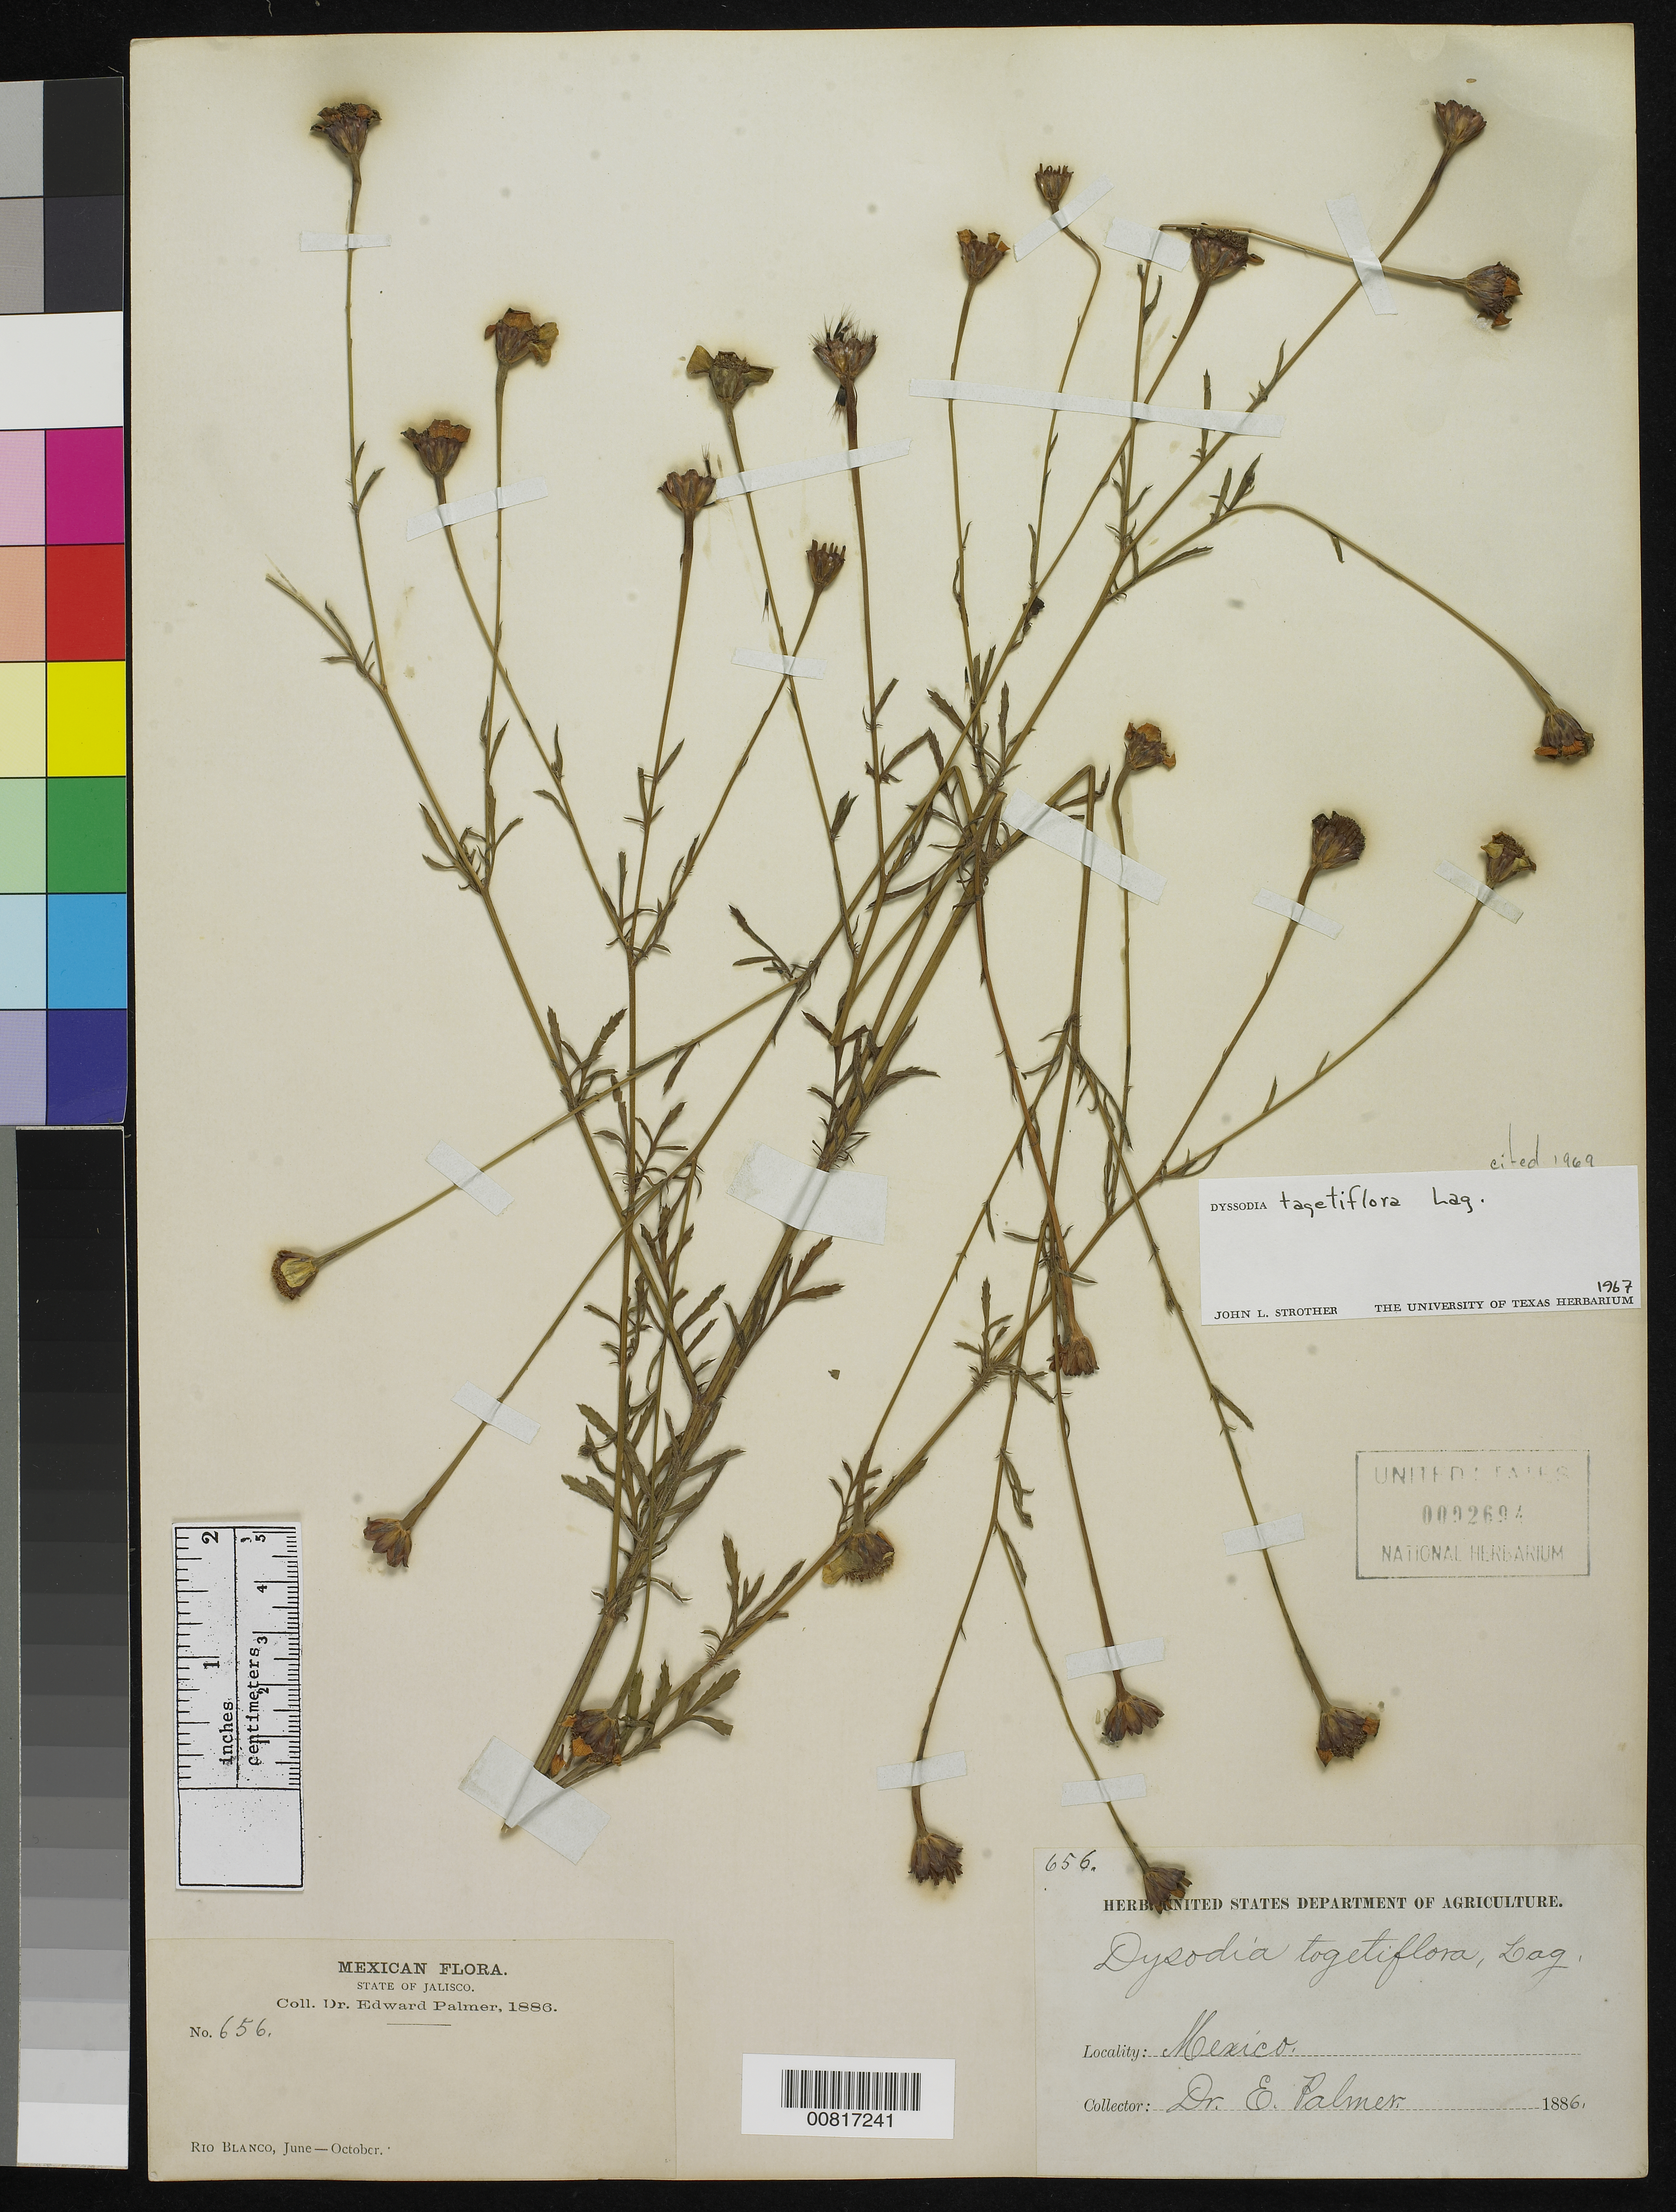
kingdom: Plantae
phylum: Tracheophyta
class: Magnoliopsida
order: Asterales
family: Asteraceae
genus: Dyssodia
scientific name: Dyssodia tagetiflora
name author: Lag.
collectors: E. Palmer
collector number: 656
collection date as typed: Jun 1886 to -- Oct 1886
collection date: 1886-06/1886-10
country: Mexico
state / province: Jalisco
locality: Río Blanco, Jalisco.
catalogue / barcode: US 92694